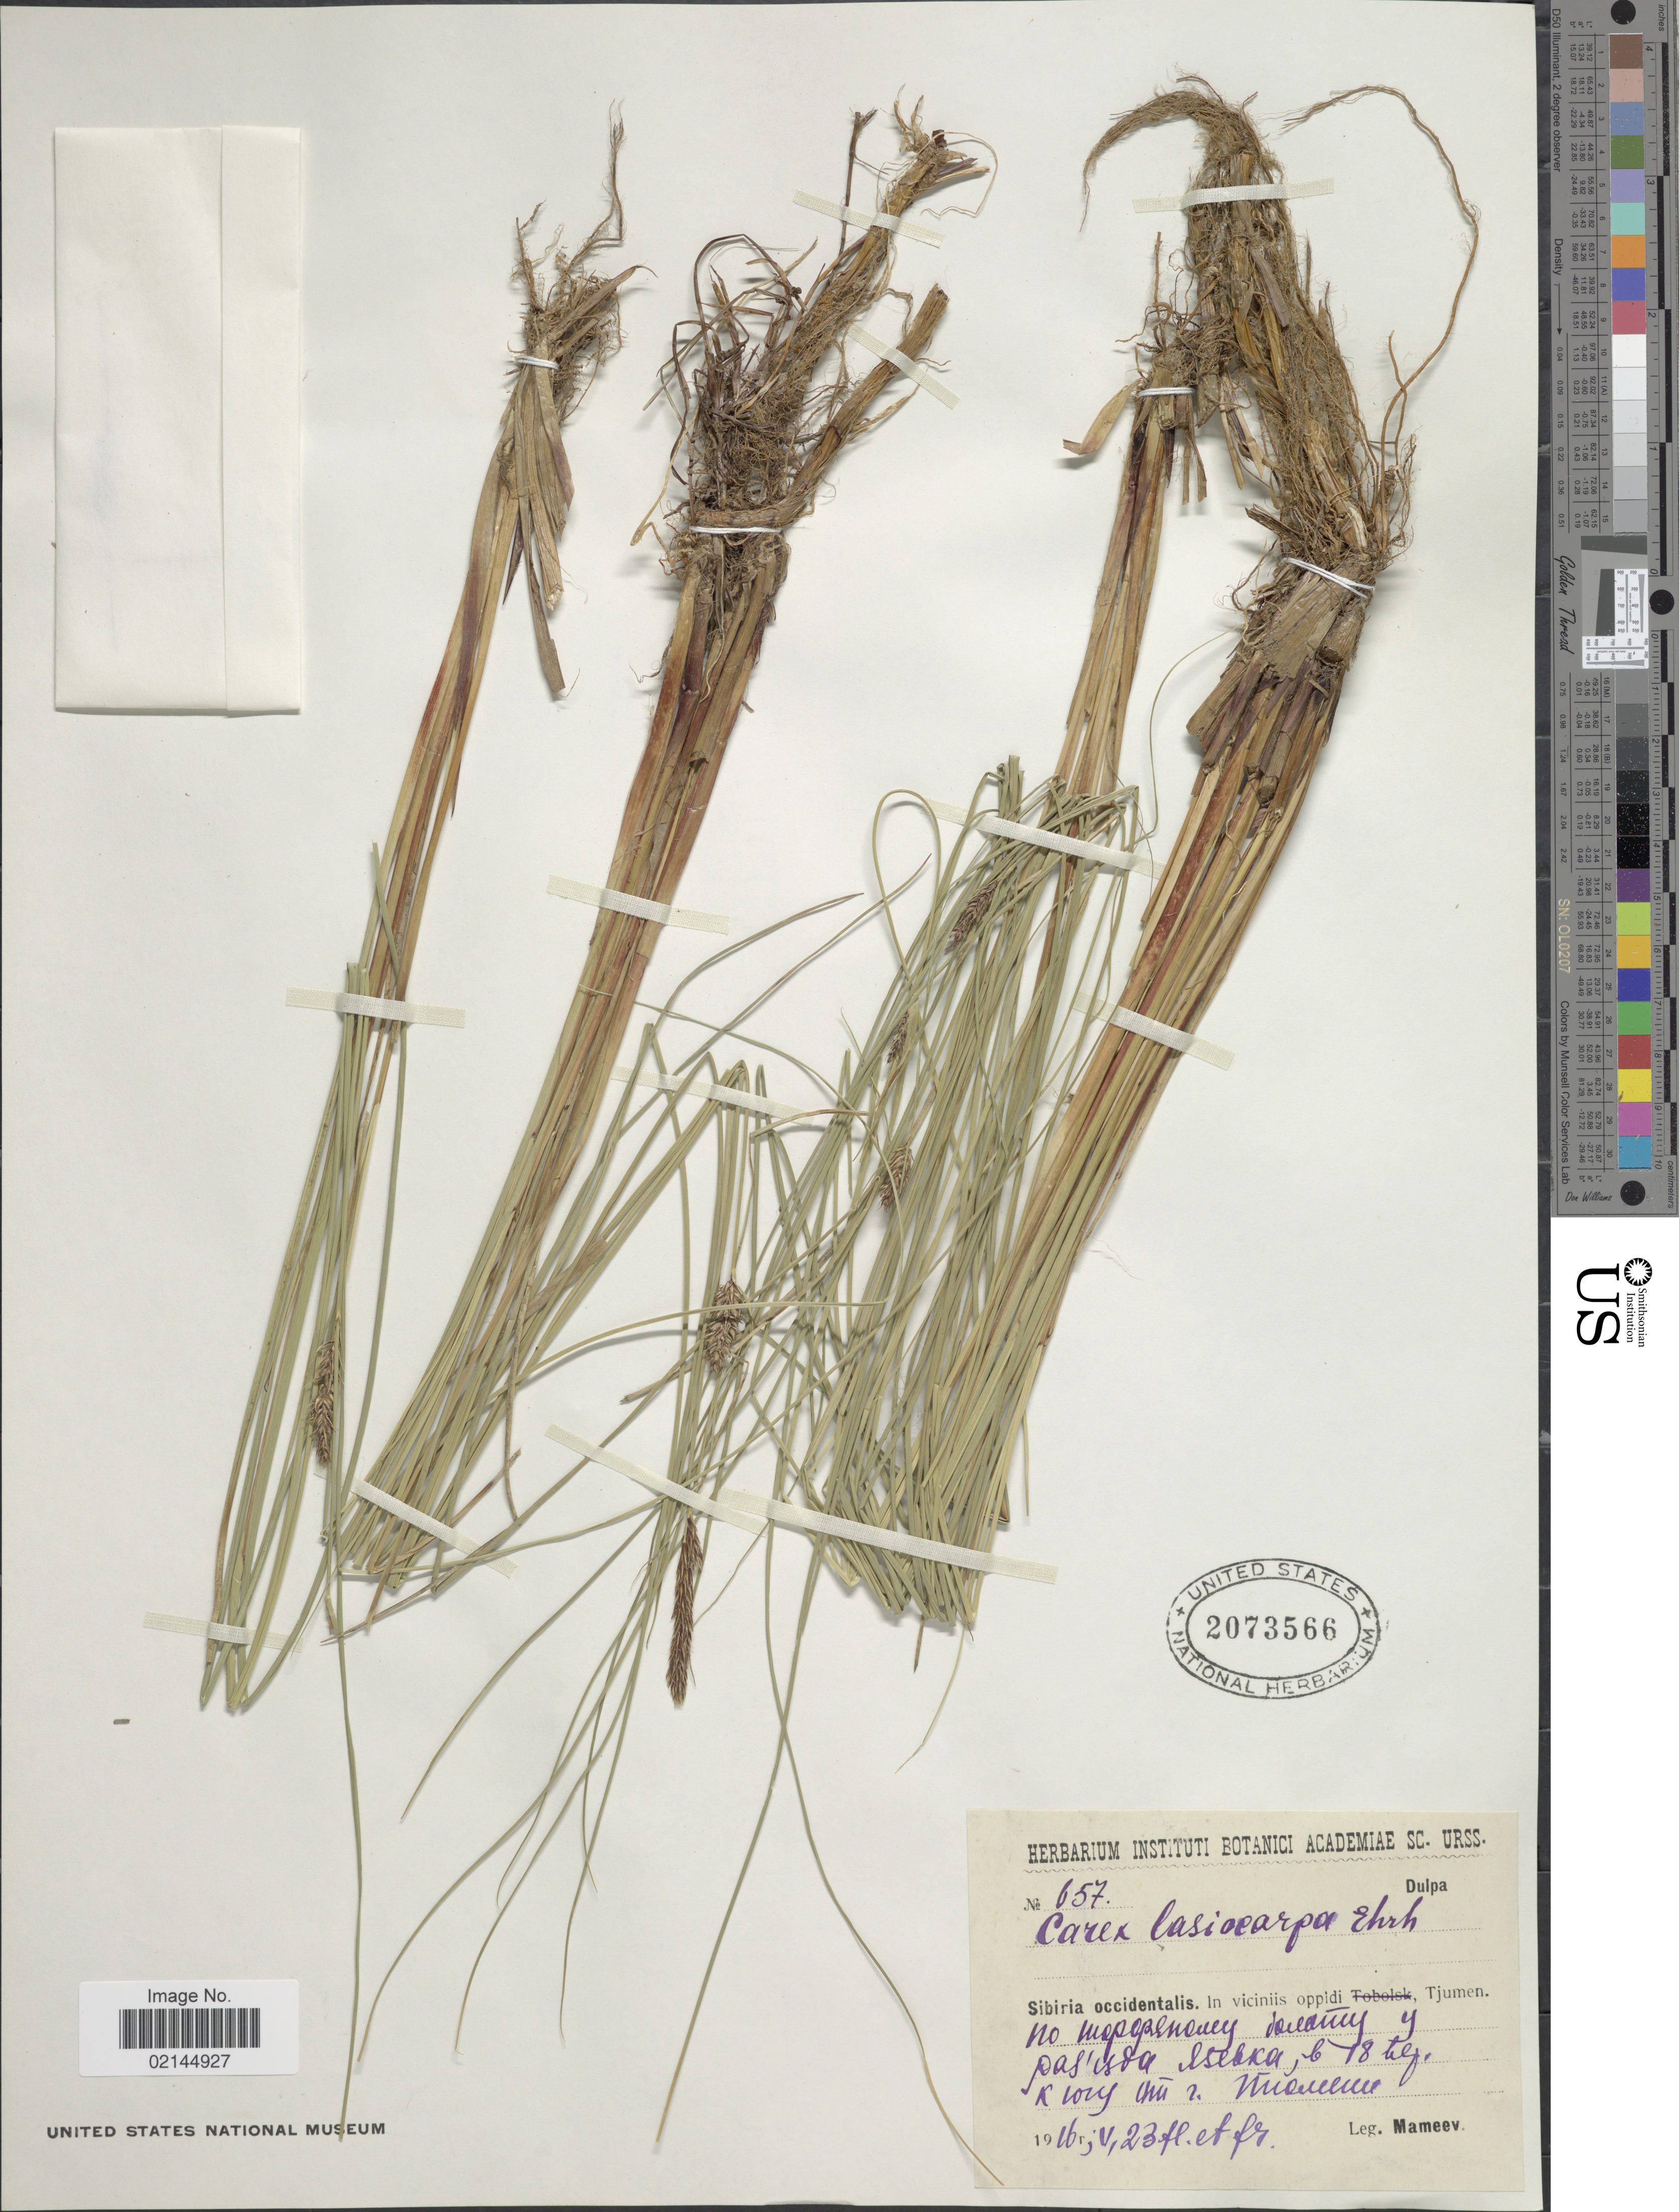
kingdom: Plantae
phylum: Tracheophyta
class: Liliopsida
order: Poales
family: Cyperaceae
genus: Carex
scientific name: Carex lasiocarpa var. lasiocarpa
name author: Ehrh.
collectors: Mameev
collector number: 657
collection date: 1916-05-23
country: Russian Federation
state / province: Tyumen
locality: Sibiria occidentalis, viciniis oppidi Tjumen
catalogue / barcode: US 2073566